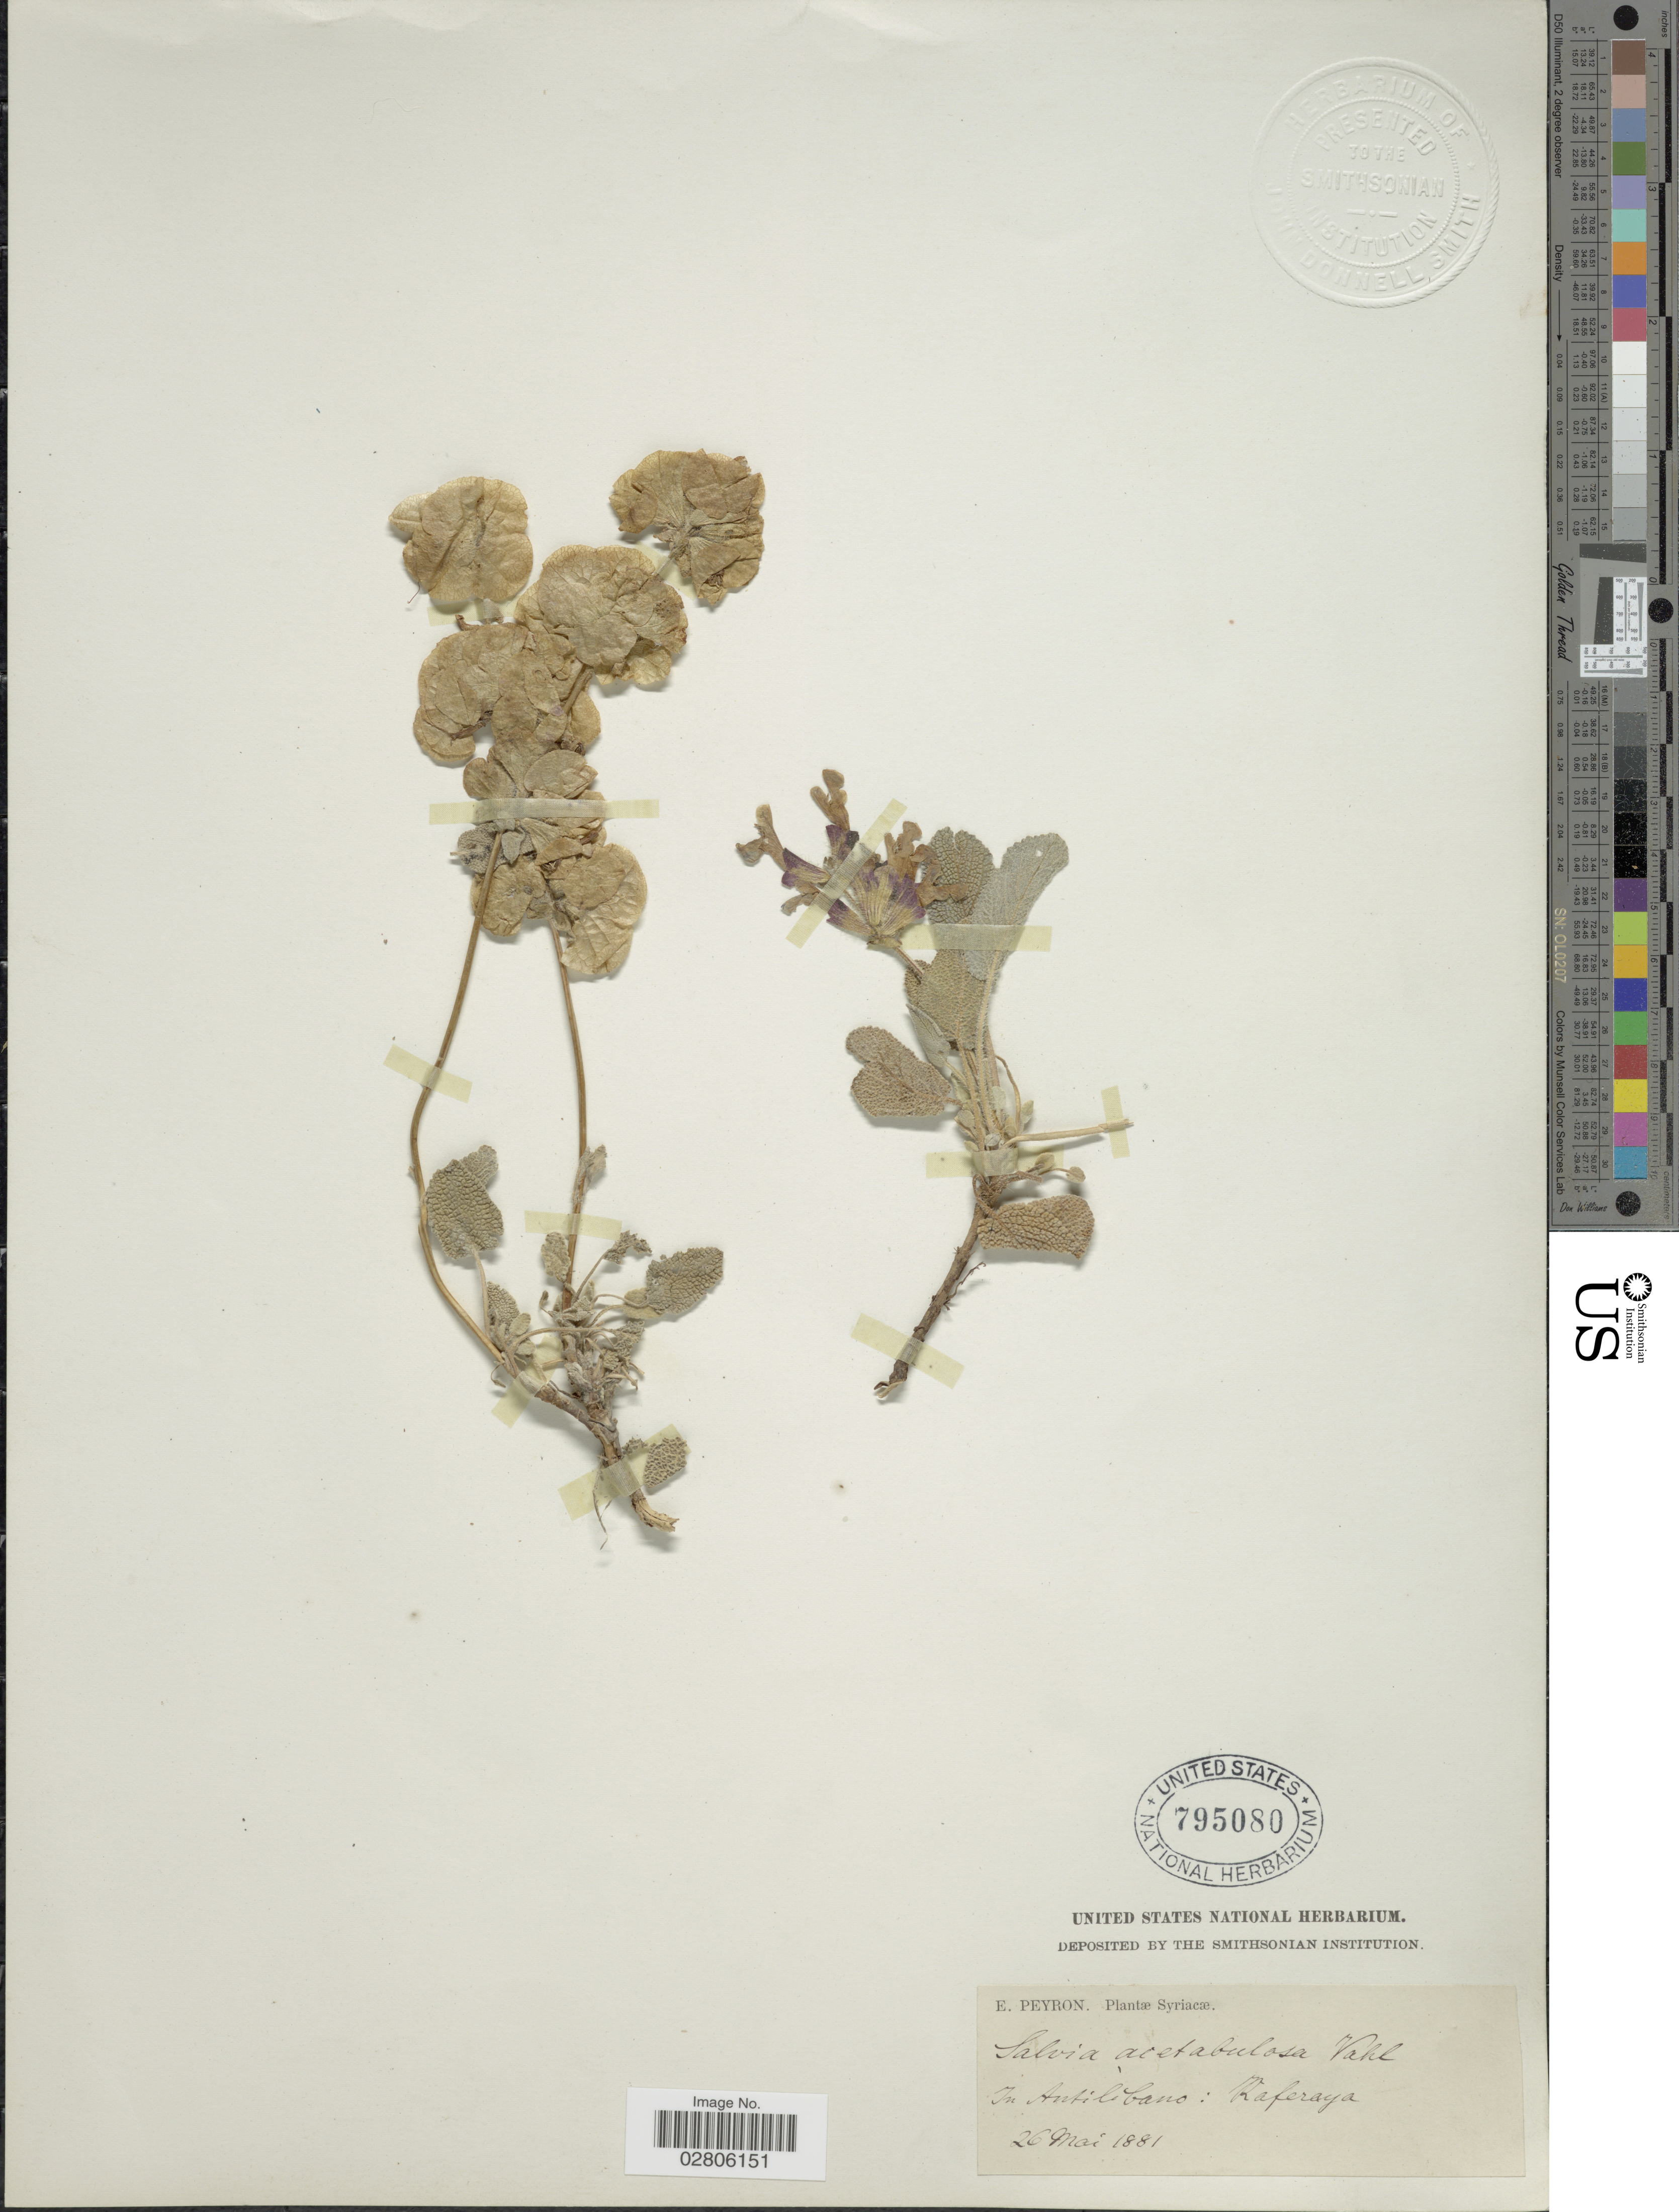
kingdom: Plantae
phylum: Tracheophyta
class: Magnoliopsida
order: Lamiales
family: Lamiaceae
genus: Salvia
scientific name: Salvia multicaulis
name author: Vahl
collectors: E. Peyron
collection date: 1881-05-26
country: Syria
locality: In Antilebano [interpreted]: Kaferaya [interpreted]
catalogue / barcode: US 795080